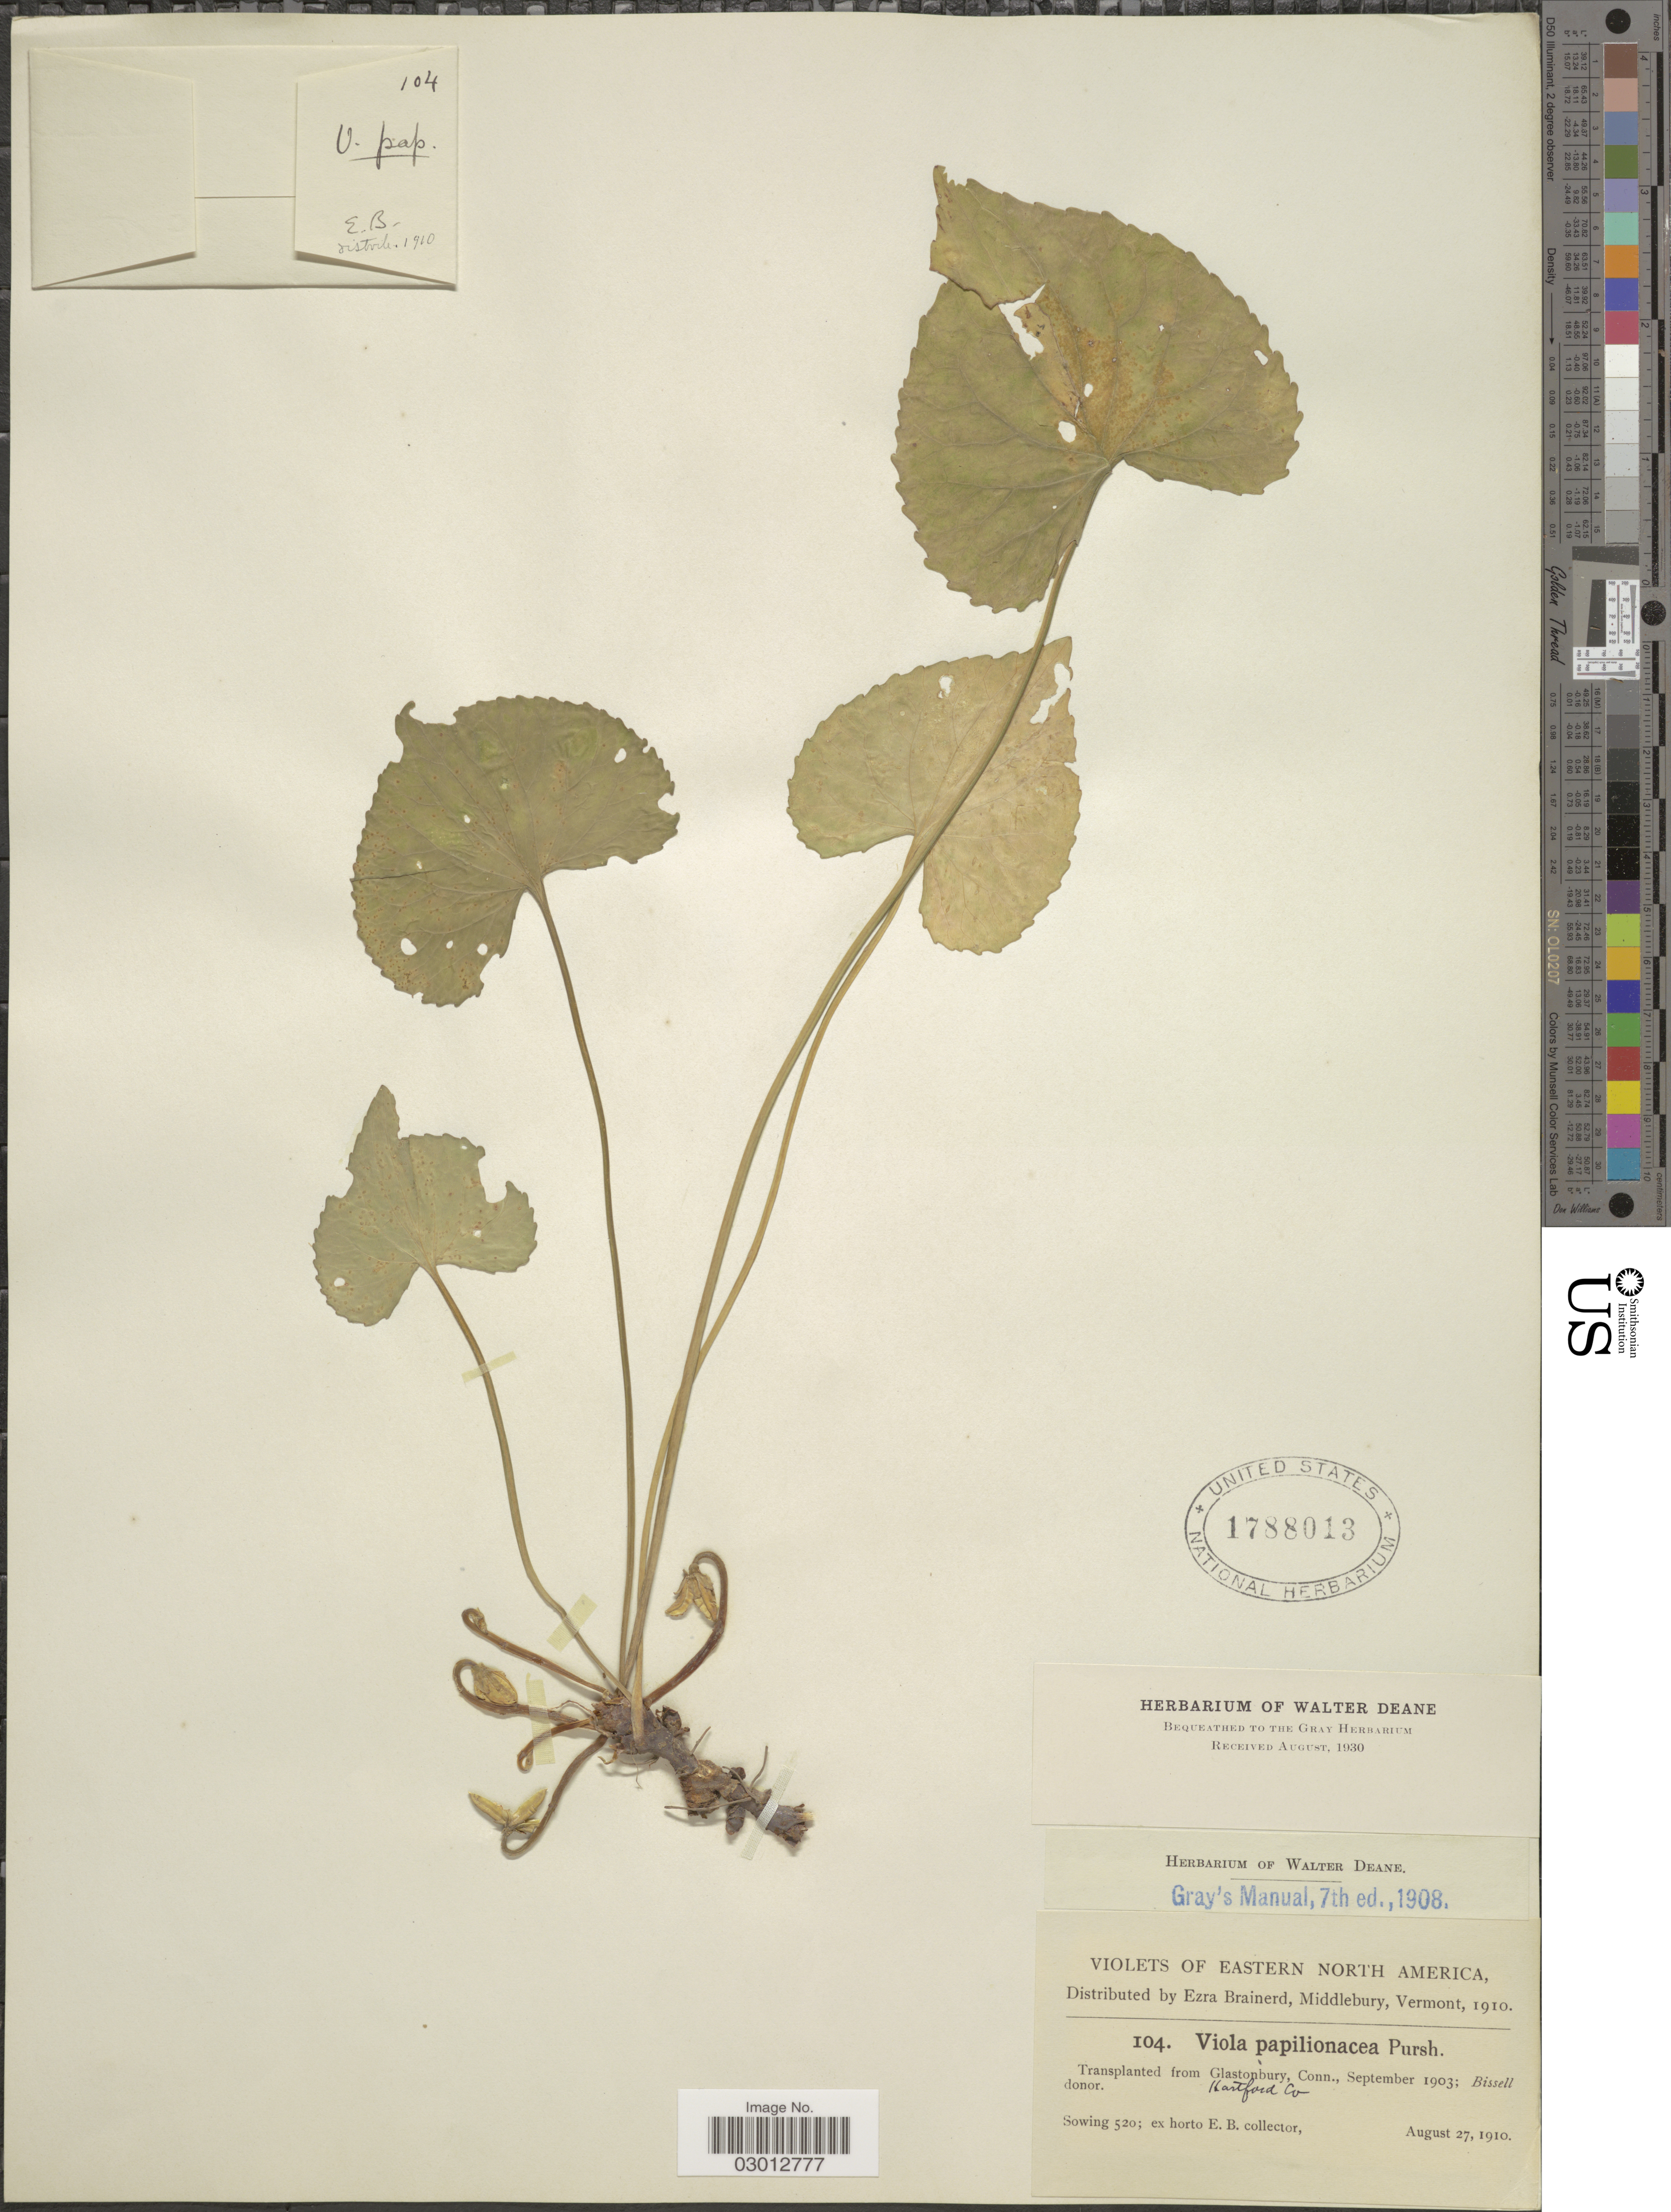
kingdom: Plantae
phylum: Tracheophyta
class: Magnoliopsida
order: Malpighiales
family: Violaceae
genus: Viola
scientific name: Viola papilionacea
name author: Pursh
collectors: ex herb. Ezra Brainerd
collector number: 104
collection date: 1910-08-27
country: United States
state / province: Connecticut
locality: Eastern North America. Transplanted from Glastonbury, Conn. Hartford Co.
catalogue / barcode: US 1788013